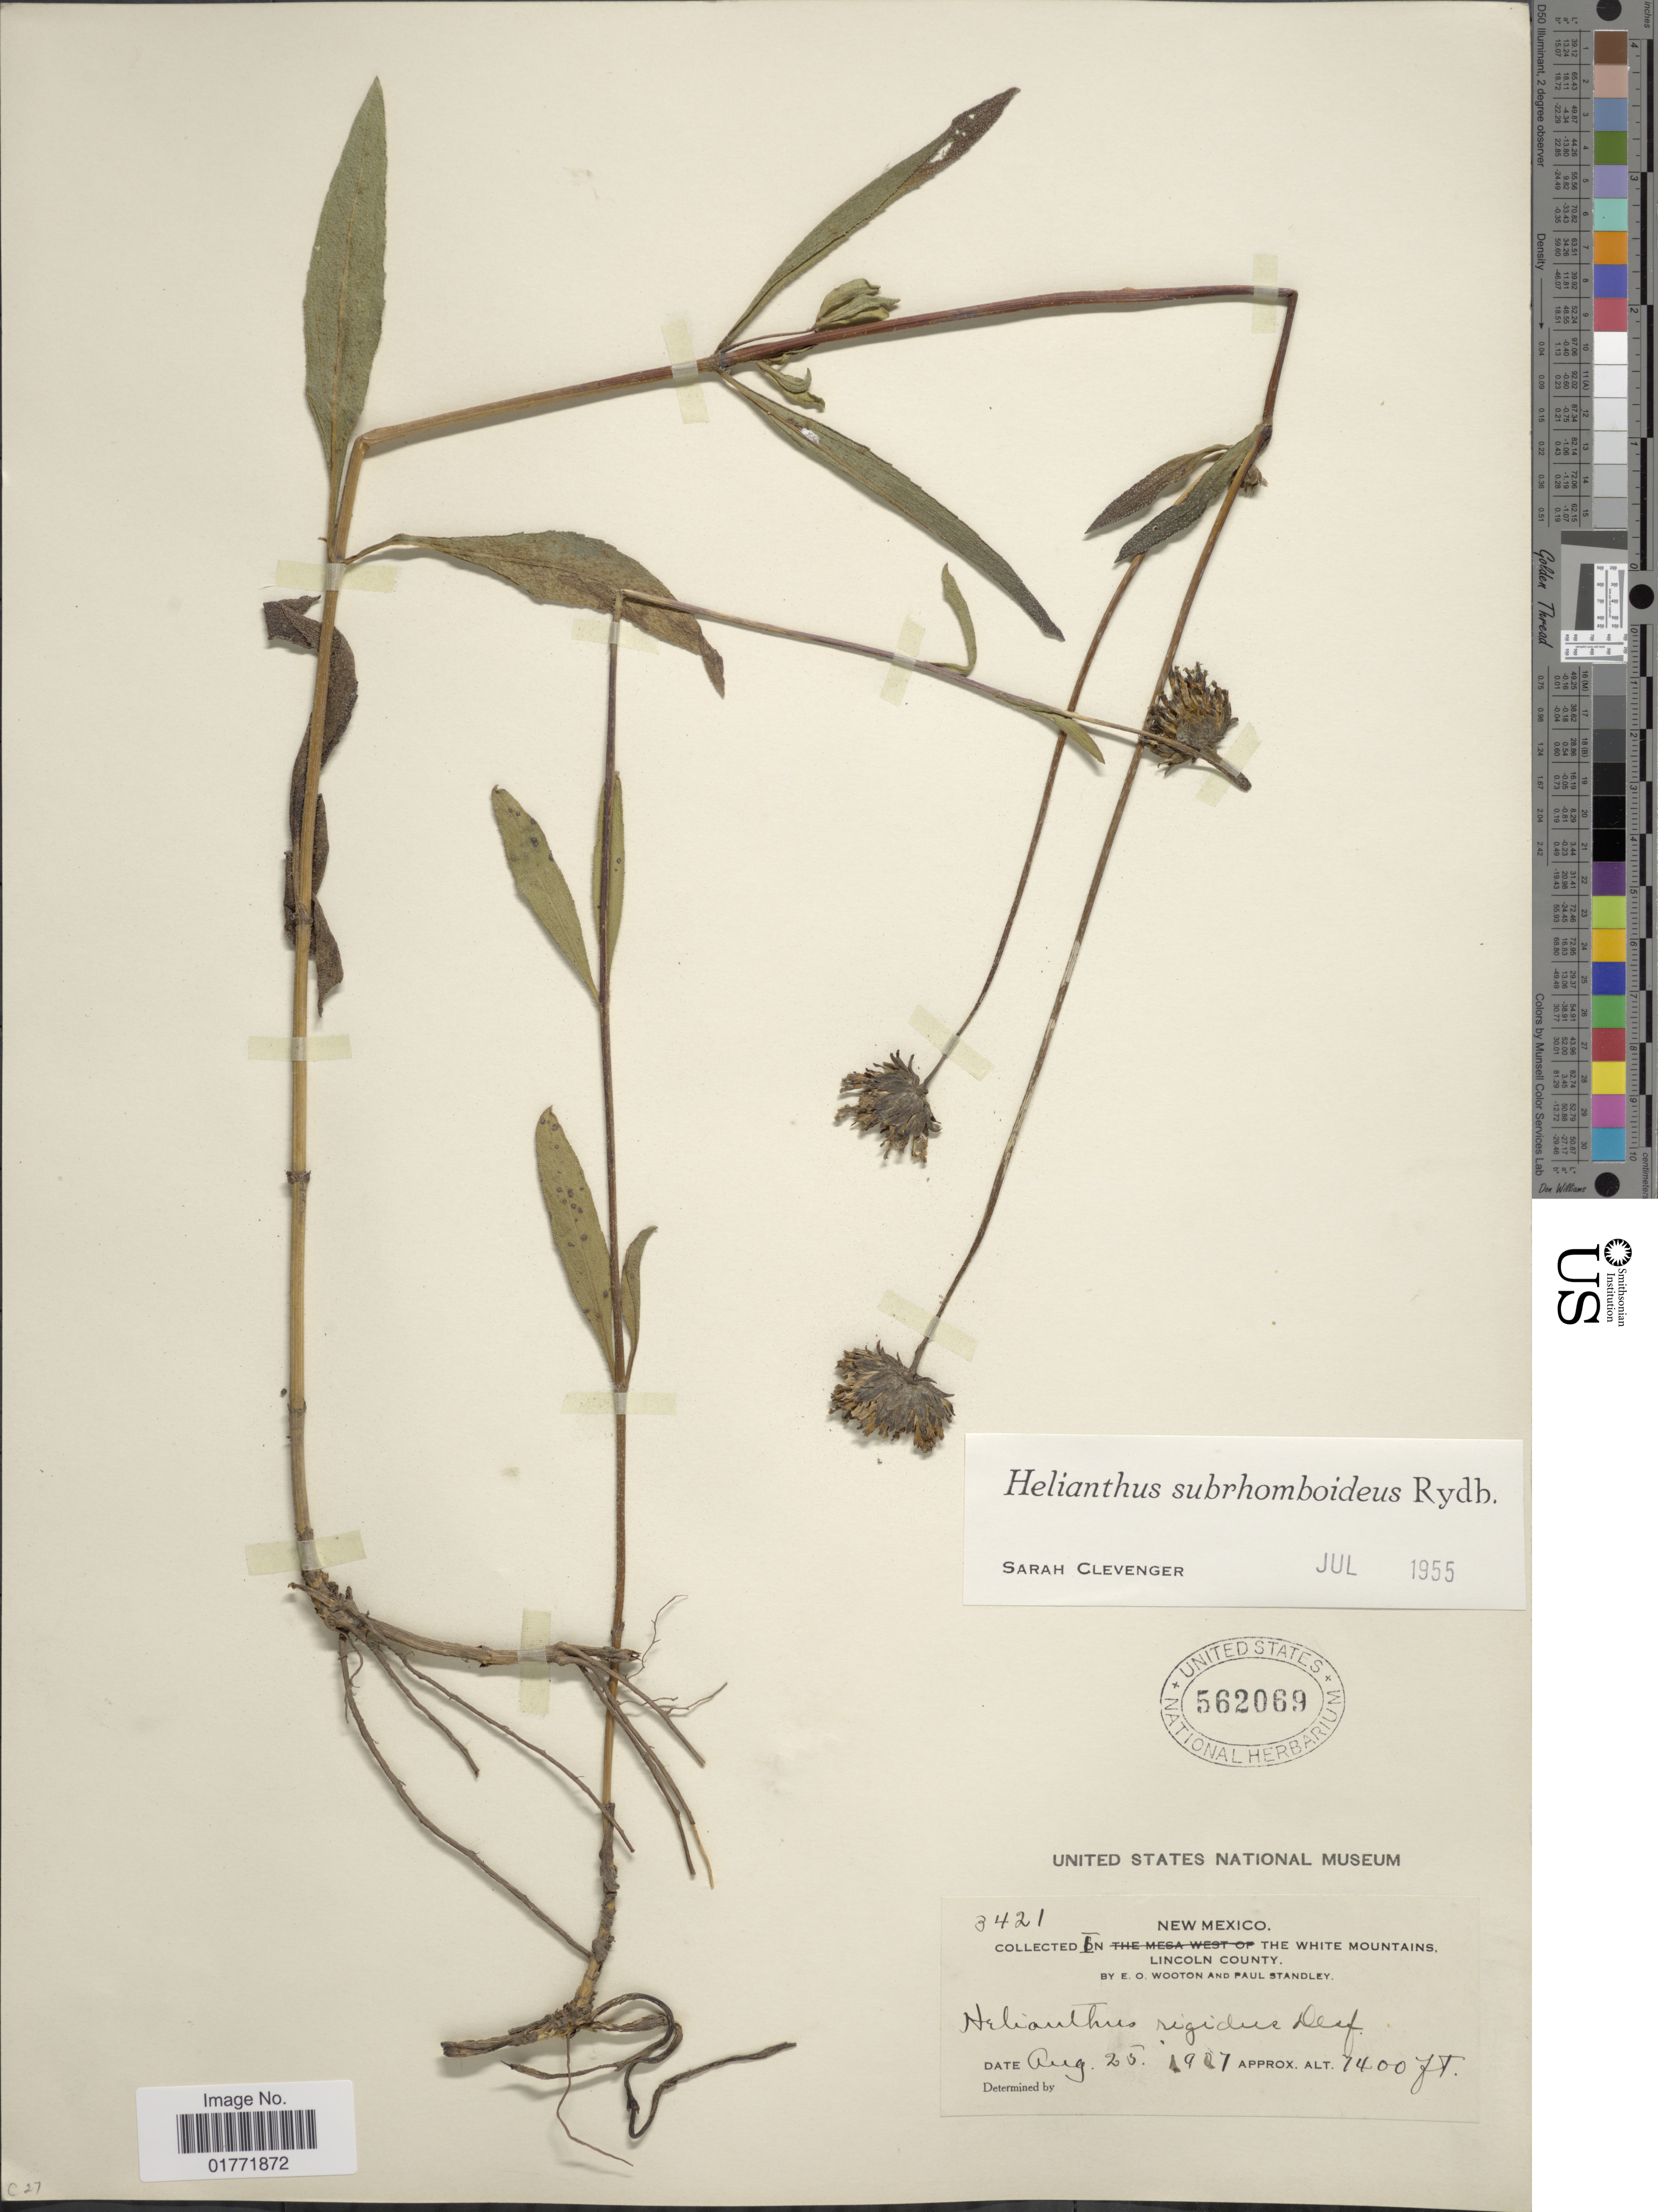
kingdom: Plantae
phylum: Tracheophyta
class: Magnoliopsida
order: Asterales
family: Asteraceae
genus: Helianthus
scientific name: Helianthus subrhomboideus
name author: Rydb.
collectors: E. O. Wooton & P. C. Standley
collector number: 3421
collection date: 1907-08-25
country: United States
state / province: New Mexico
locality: The White Mountains, Lincoln County.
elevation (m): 427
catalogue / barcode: US 562069